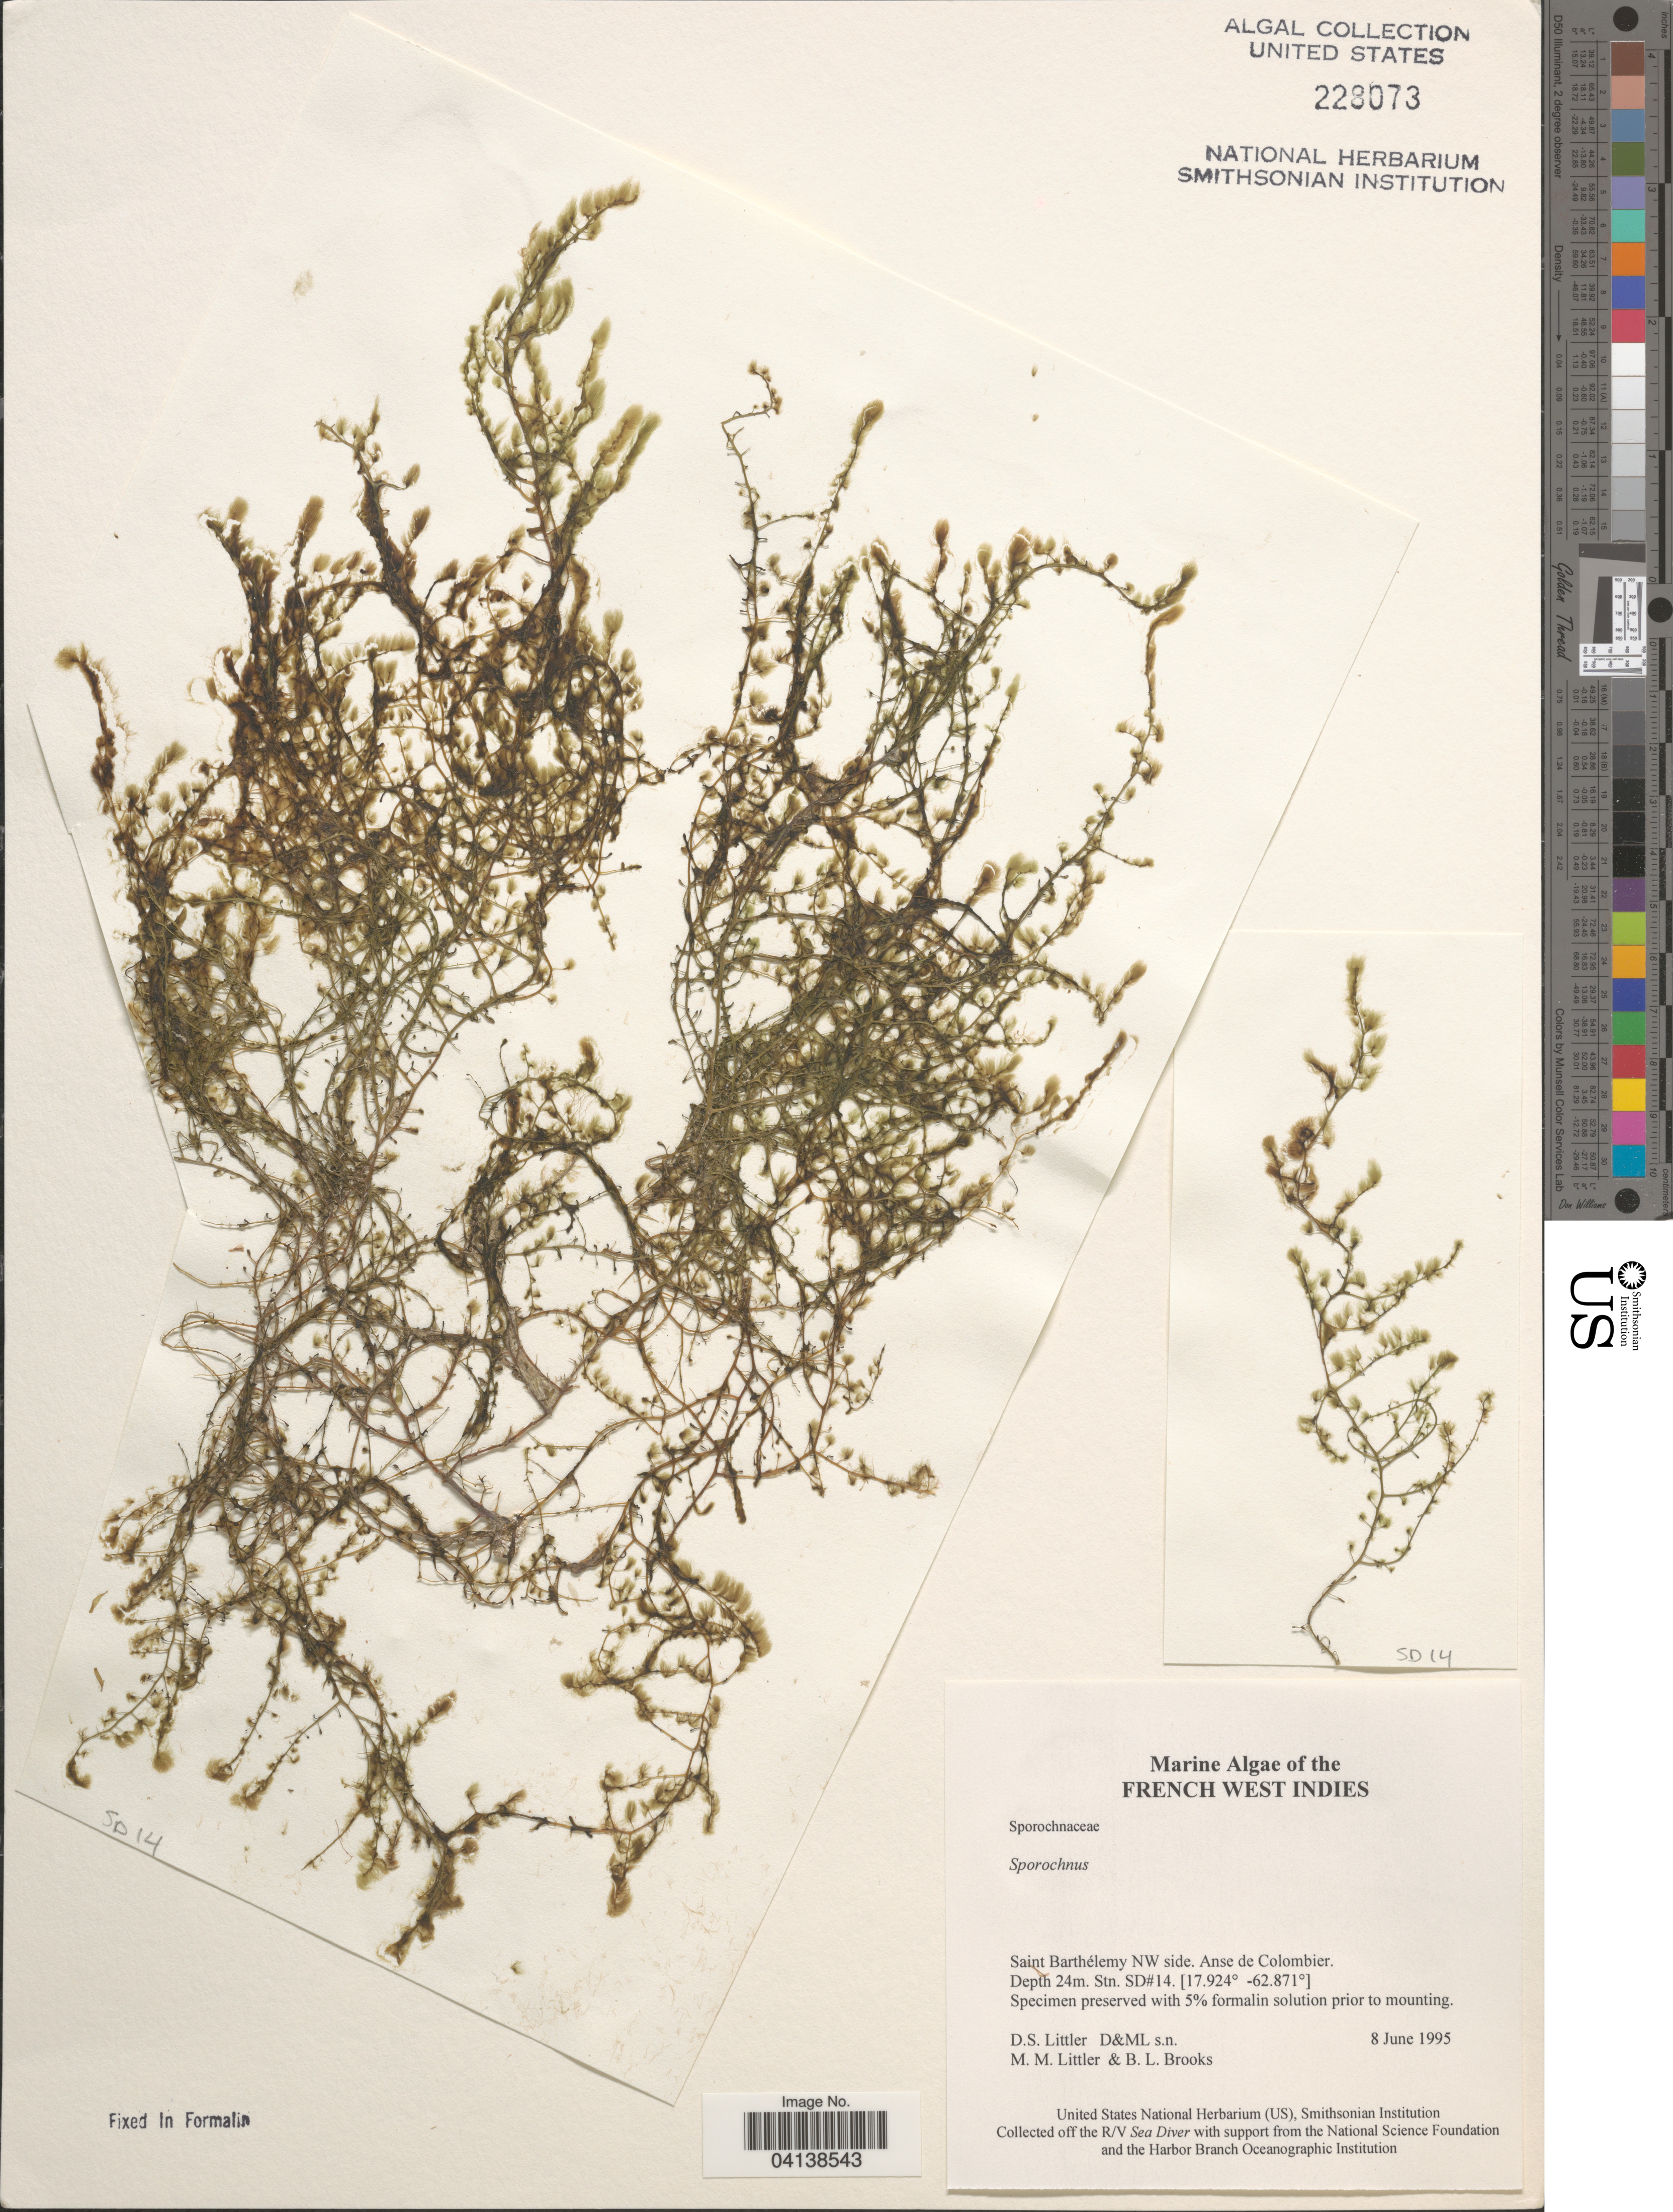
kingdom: Chromista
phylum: Ochrophyta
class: Phaeophyceae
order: Sporochnales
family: Sporochnaceae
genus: Sporochnus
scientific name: Sporochnus sp.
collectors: D. S. Littler & B. Brooks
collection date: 1995-06-08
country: Saint Barthélemy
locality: French West Indies. NW side. Anse de Colombier. Stn. SD#14.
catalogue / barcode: US 228073